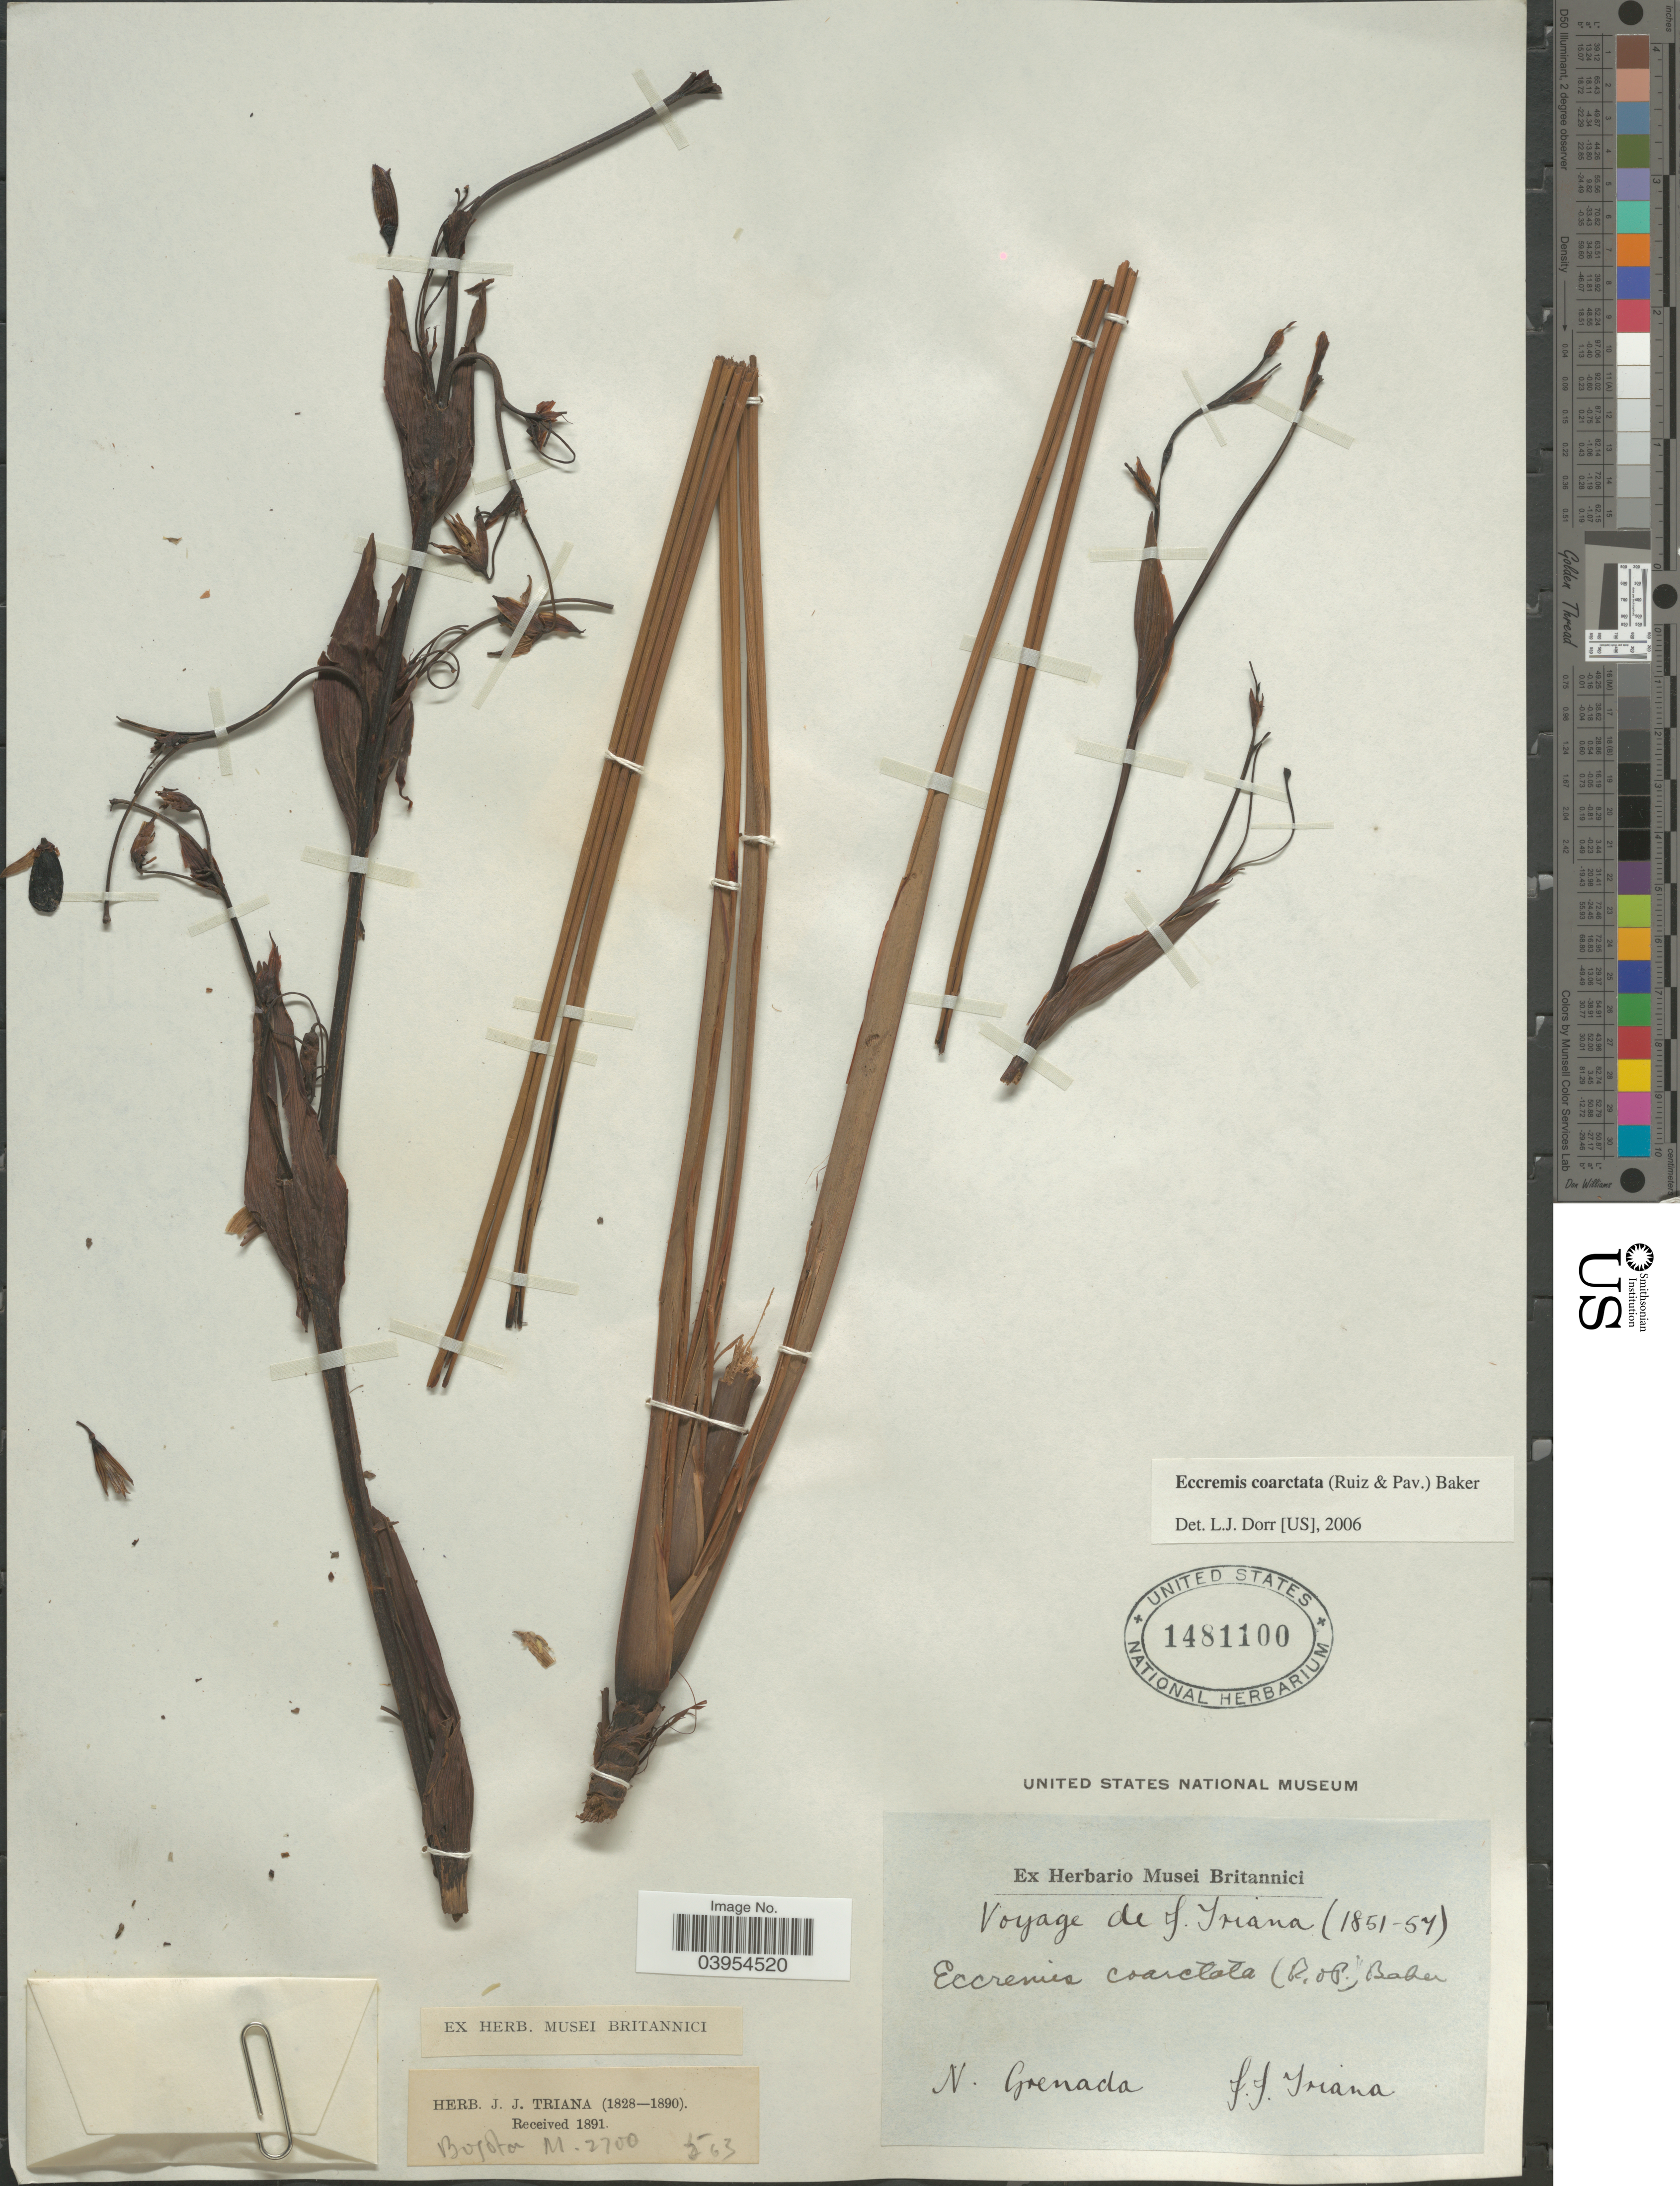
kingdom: Plantae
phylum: Tracheophyta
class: Liliopsida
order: Asparagales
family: Asphodelaceae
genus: Eccremis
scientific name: Eccremis coarctata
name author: Baker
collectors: J. J. Triana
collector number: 563?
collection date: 1828/1890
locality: N. Grenada.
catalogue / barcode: US 1481100